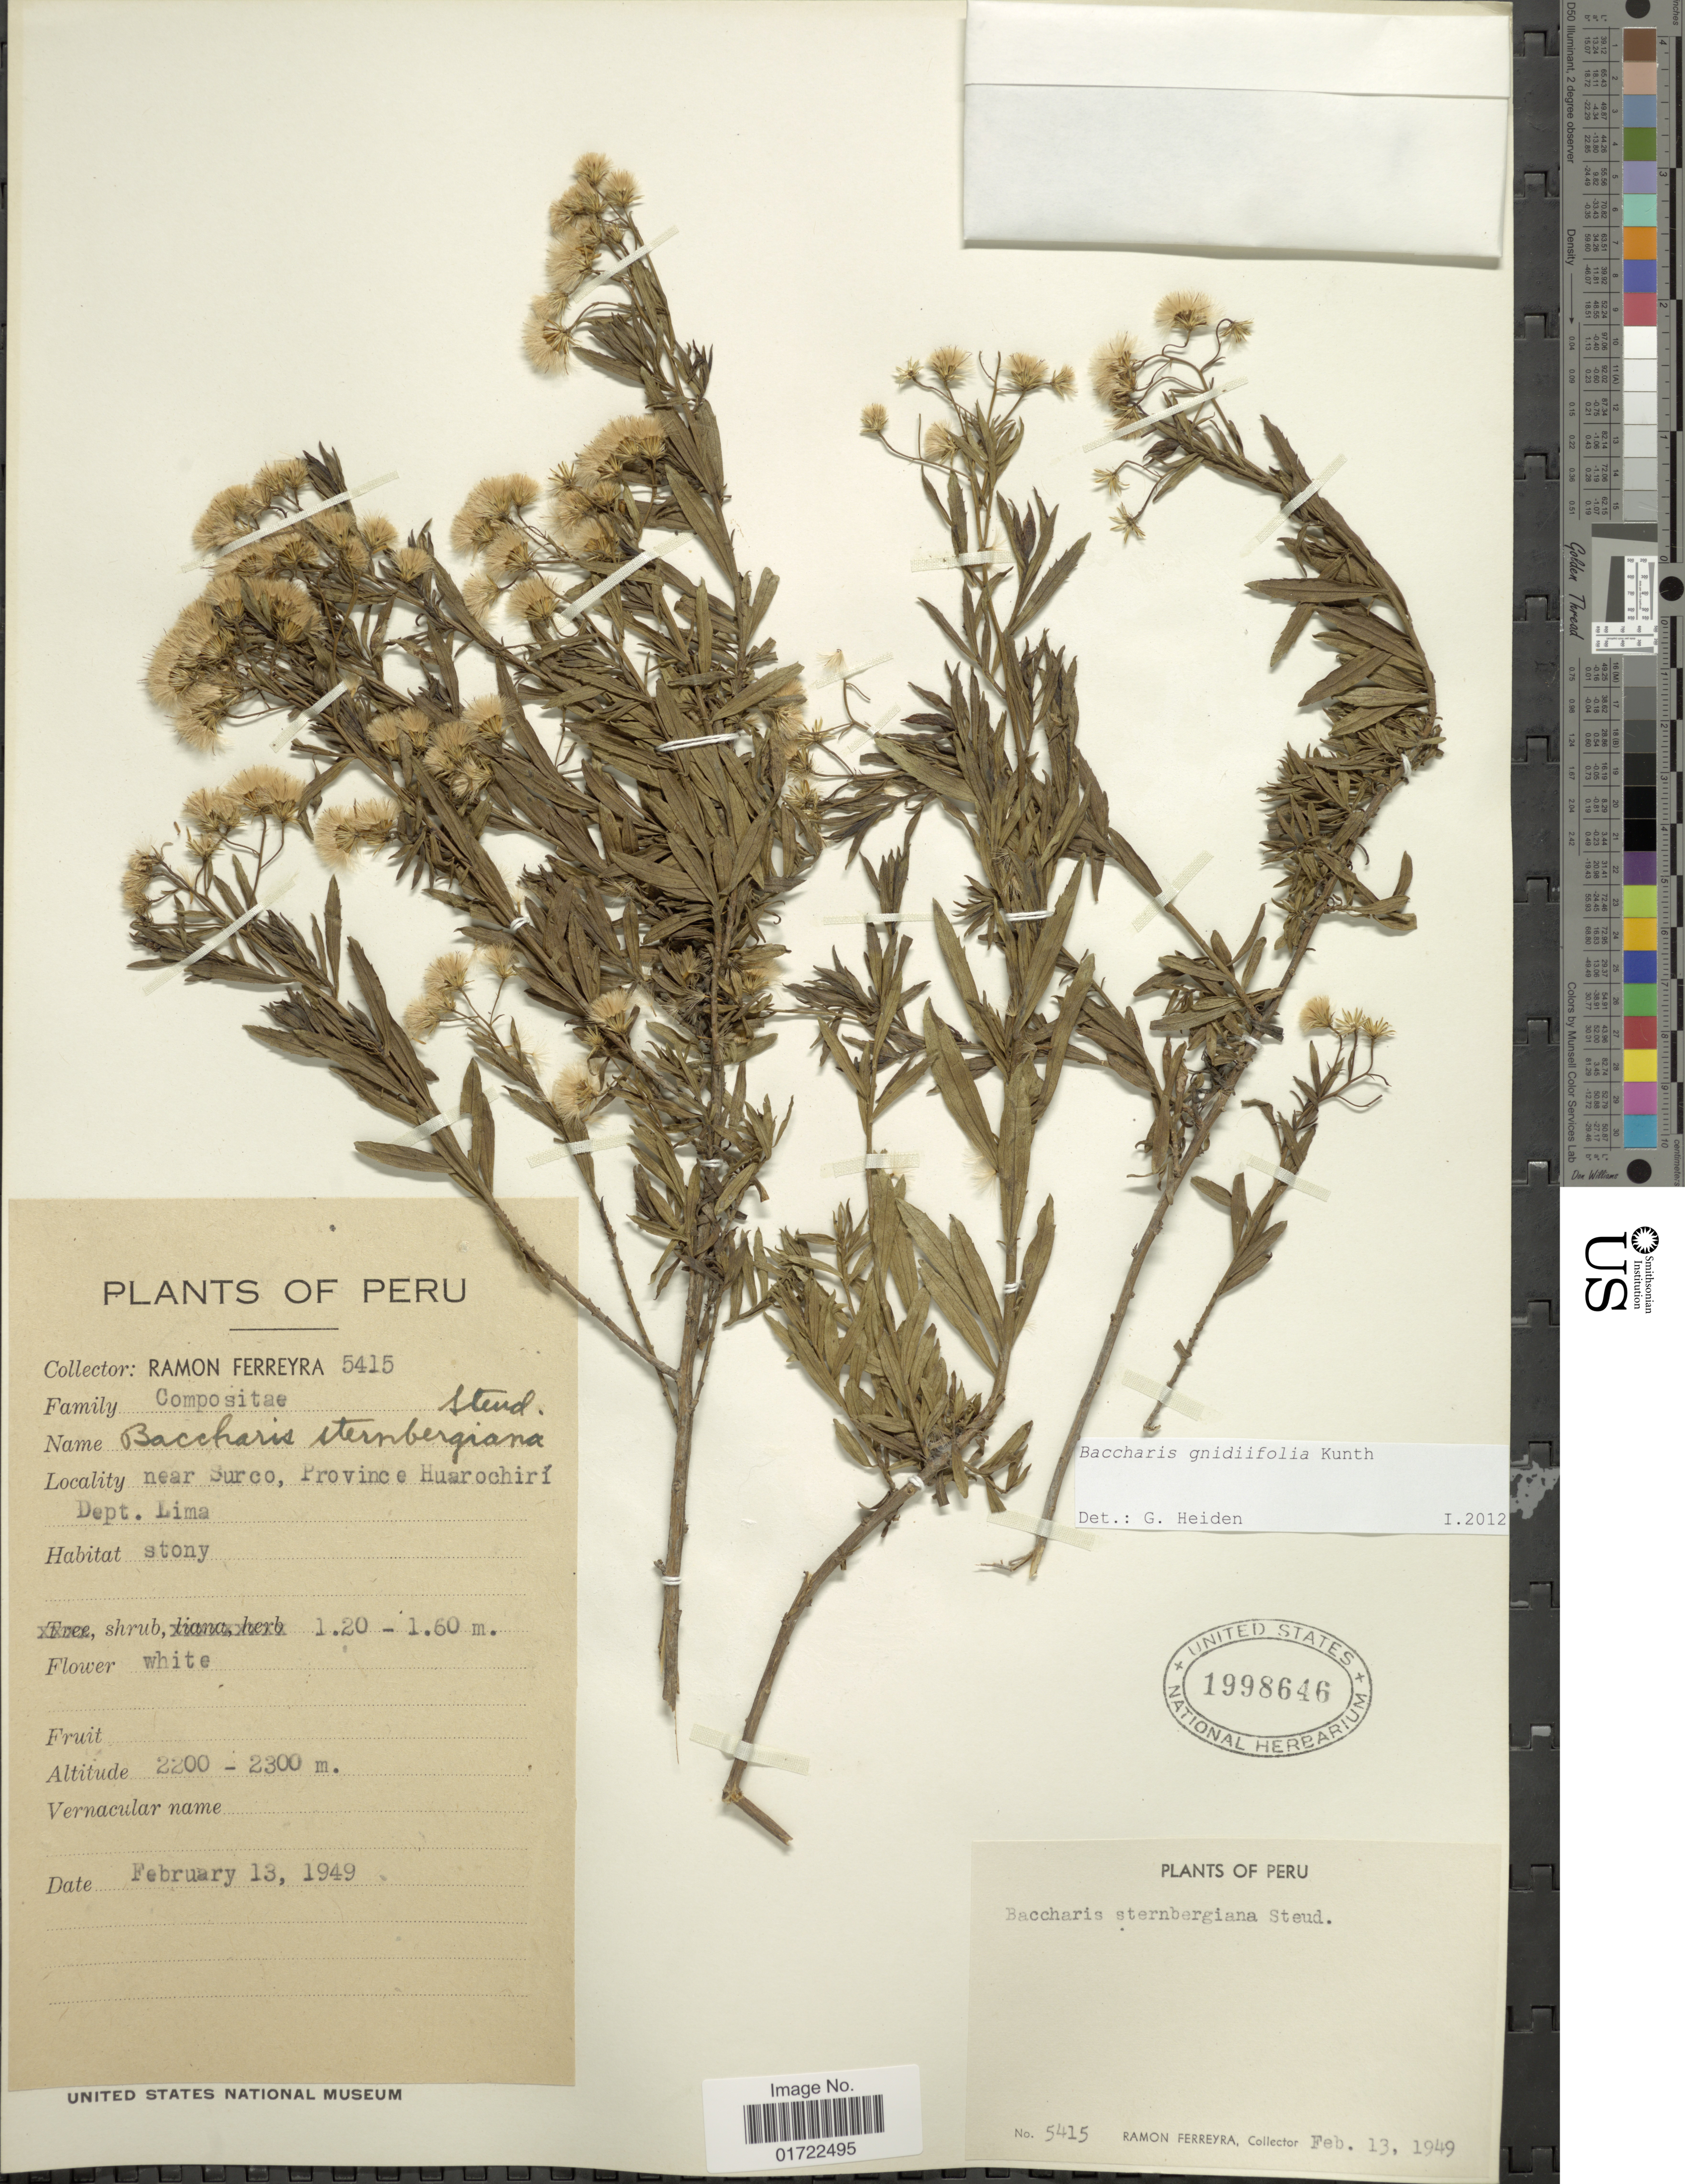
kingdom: Plantae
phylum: Tracheophyta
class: Magnoliopsida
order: Asterales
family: Asteraceae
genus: Baccharis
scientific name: Baccharis gnidiifolia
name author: Kunth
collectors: R. A. Ferreyra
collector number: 5415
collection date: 1949-02-13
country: Peru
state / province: Lima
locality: Near Surco, Province Huarochiri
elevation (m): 2200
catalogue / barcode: US 1998646